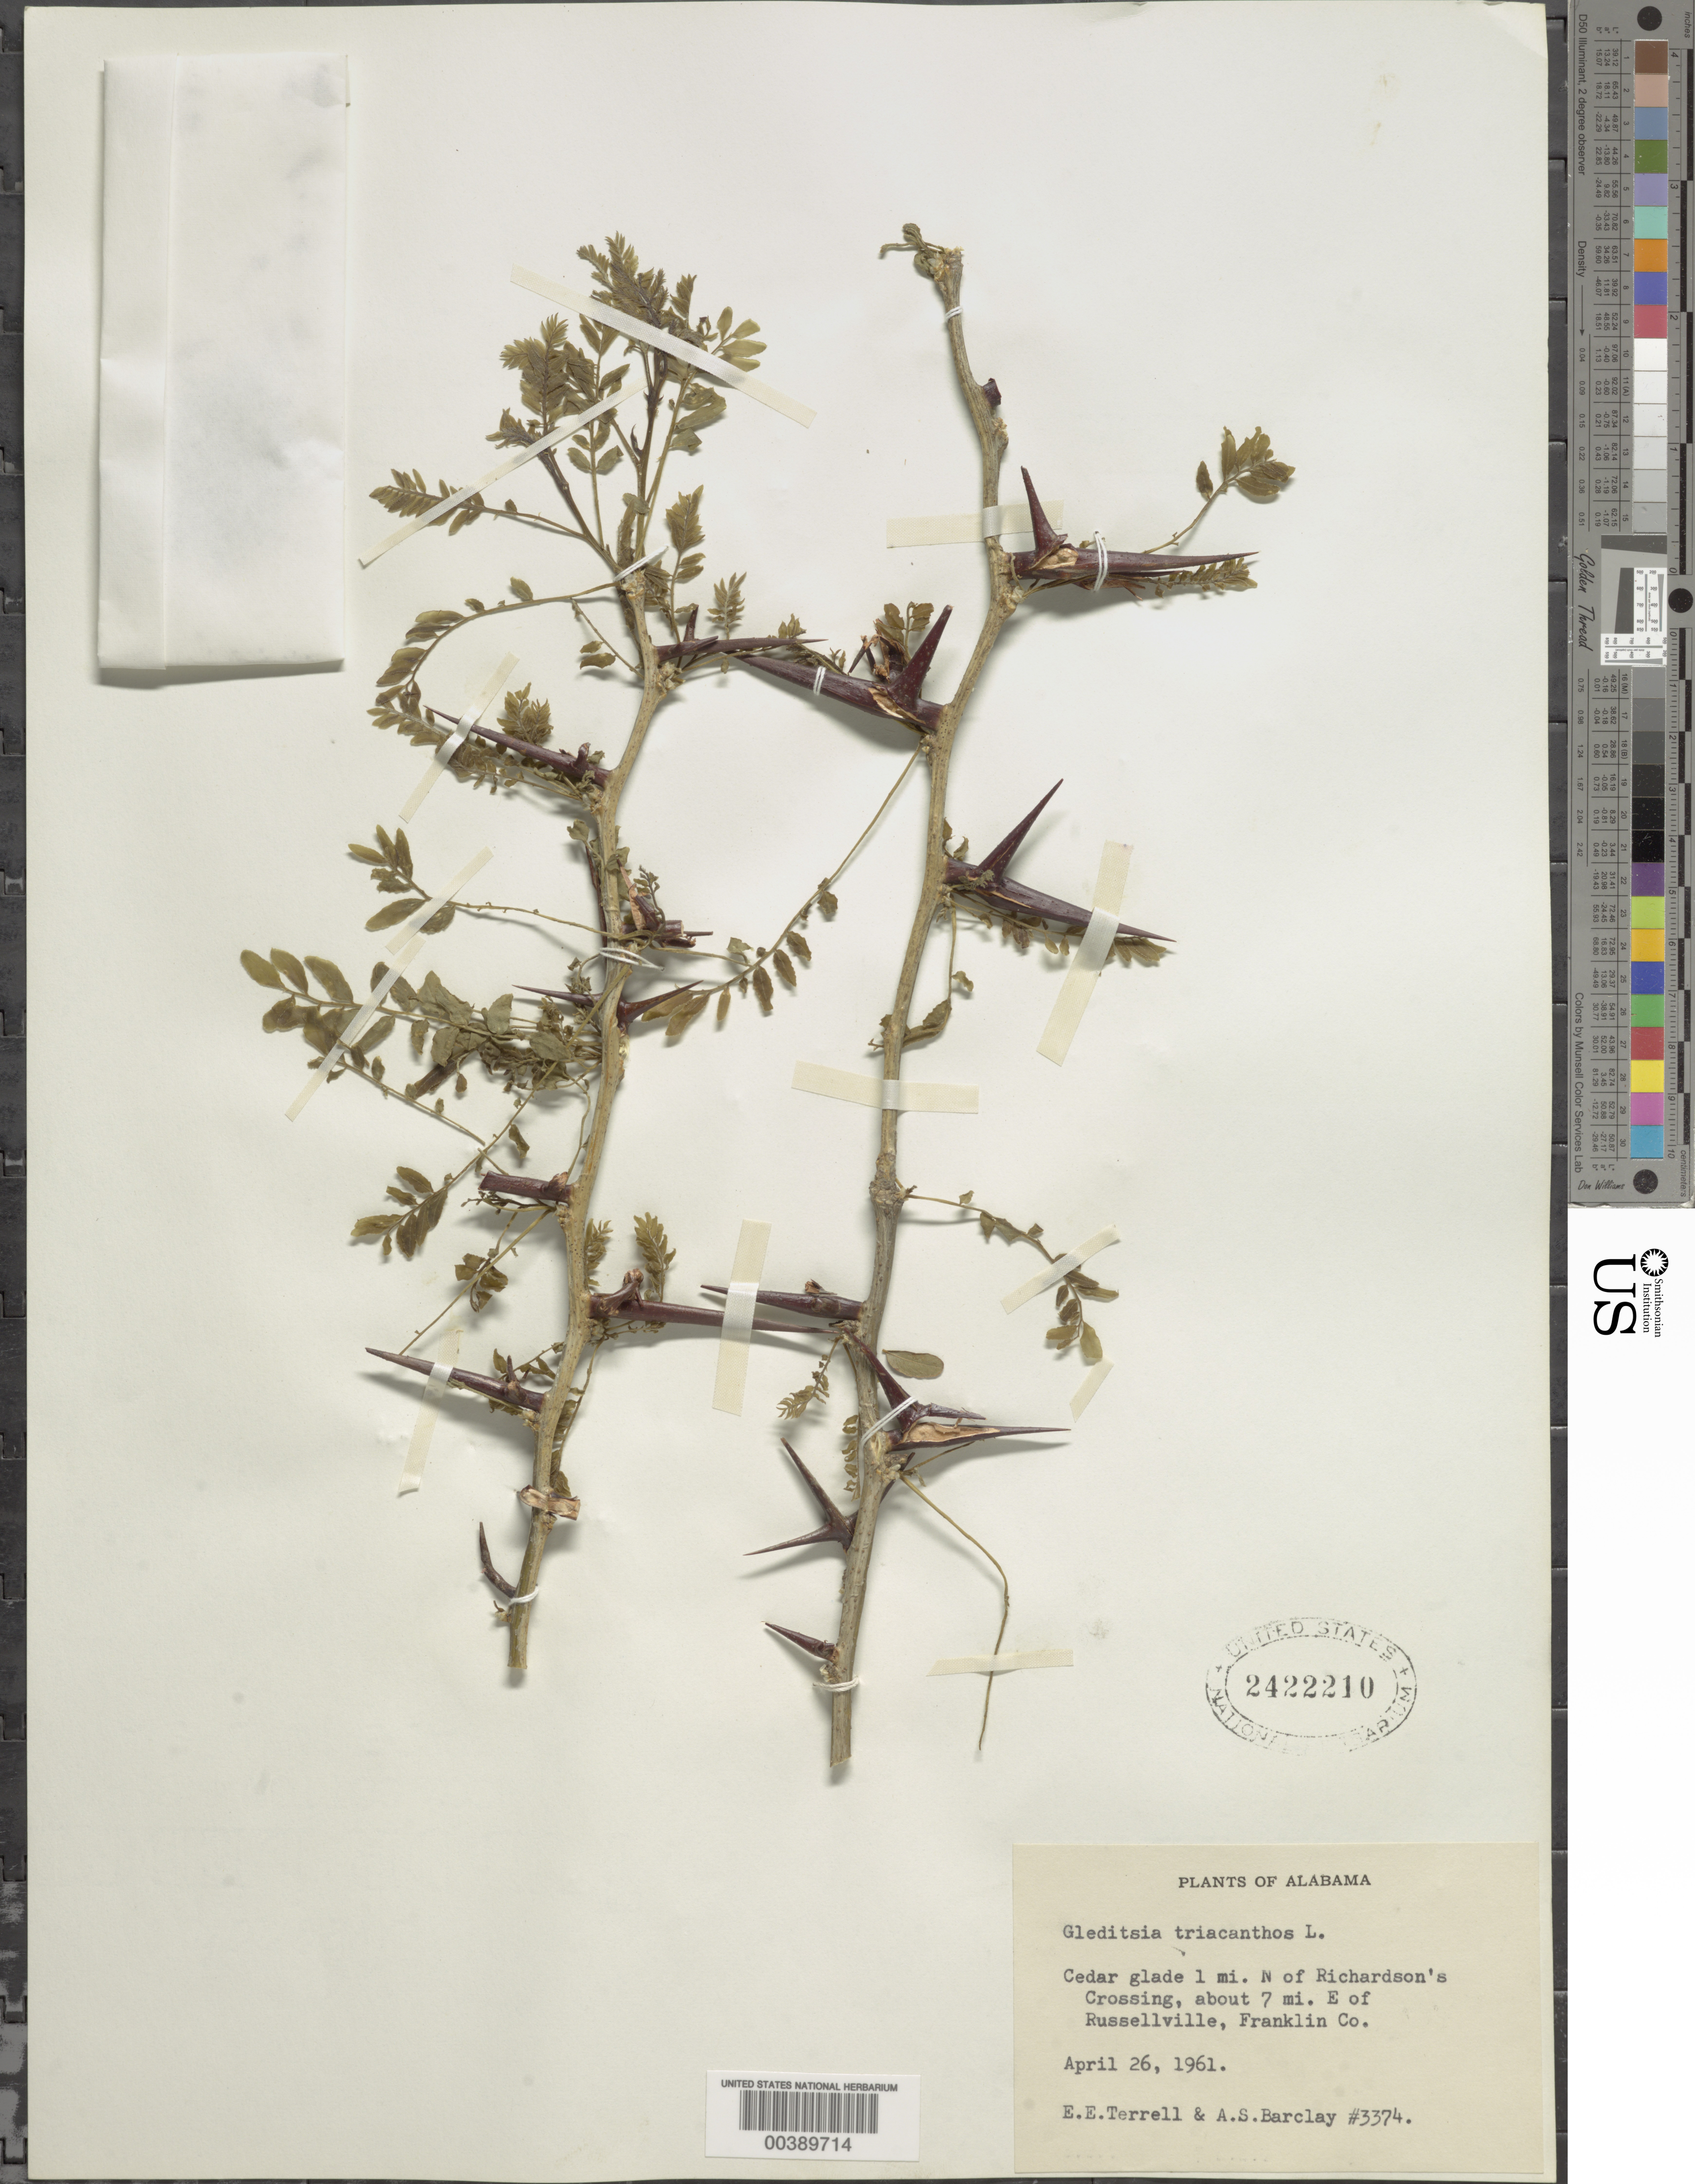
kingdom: Plantae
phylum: Tracheophyta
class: Magnoliopsida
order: Fabales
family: Fabaceae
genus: Gleditsia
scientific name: Gleditsia triacanthos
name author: L.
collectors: E. E. Terrell & A. S. Barclay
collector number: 3374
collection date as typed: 26 Apr 1961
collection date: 1961-04-26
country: United States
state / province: Alabama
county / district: Franklin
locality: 1 mi n of richard's crossing, about 7 mi e of russellville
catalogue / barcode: US 2422210